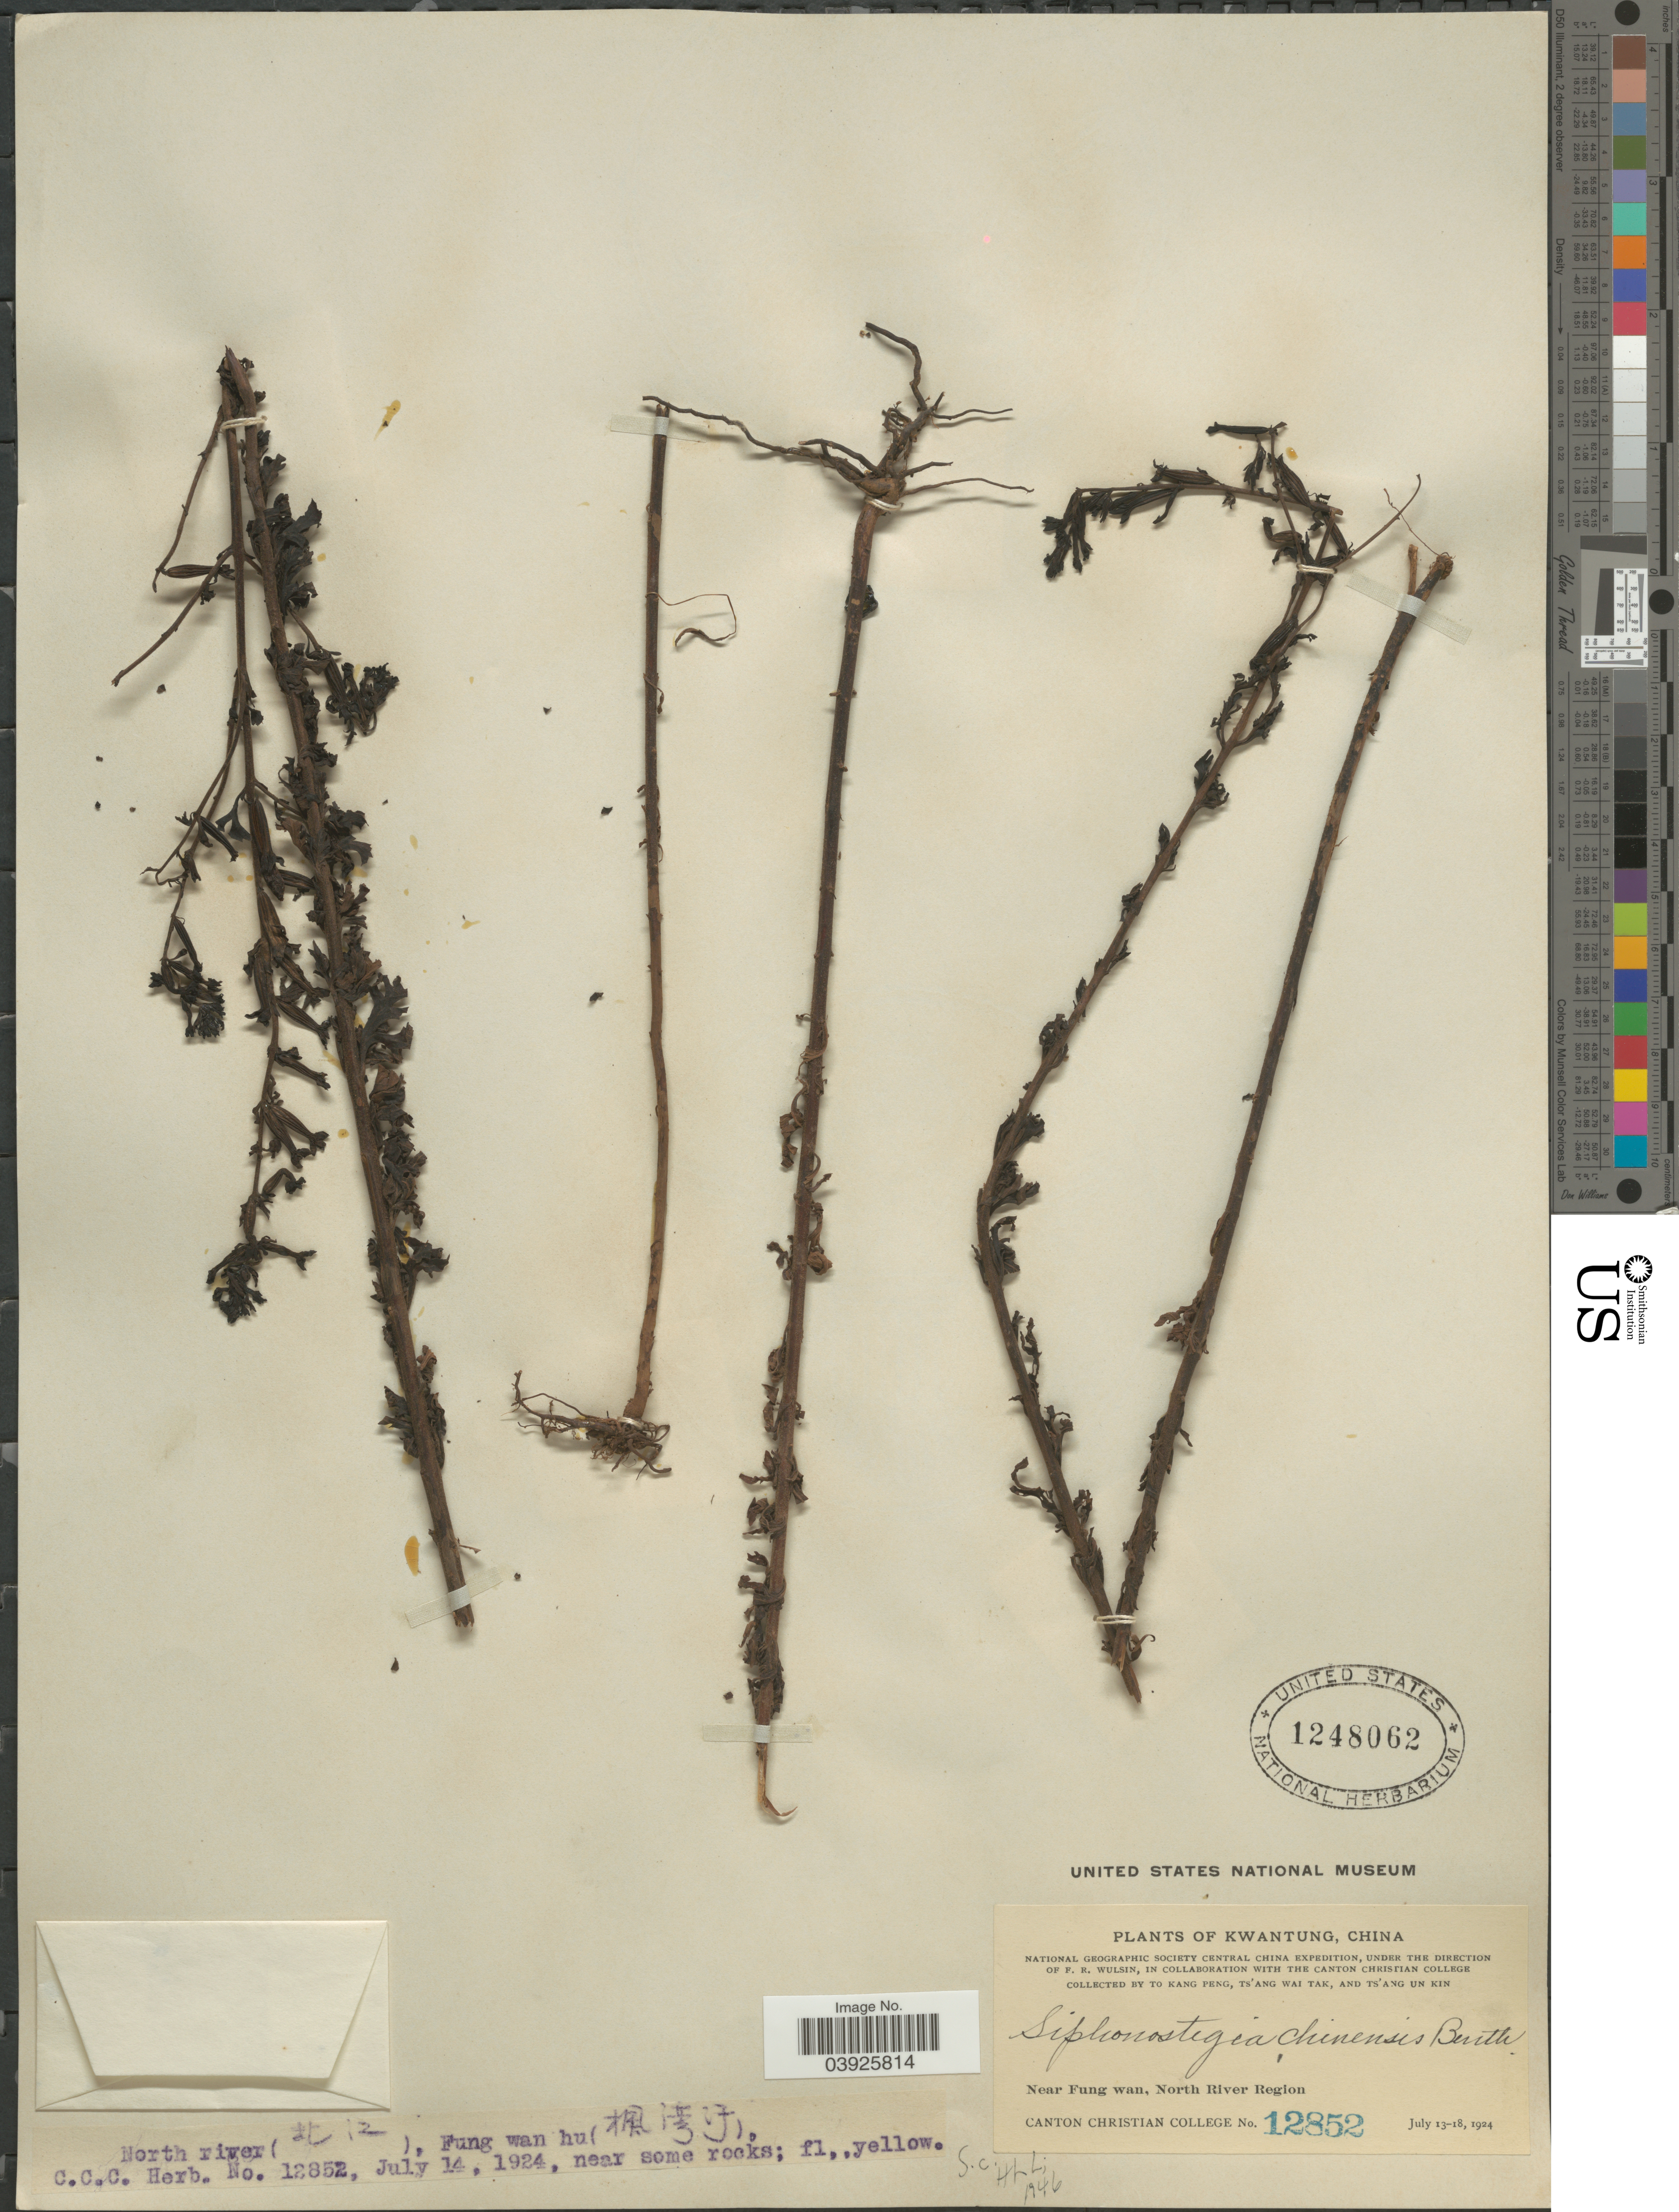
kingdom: Plantae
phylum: Tracheophyta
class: Magnoliopsida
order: Lamiales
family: Orobanchaceae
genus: Siphonostegia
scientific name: Siphonostegia chinensis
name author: Benth.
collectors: K. Peng, W. T. Tsang & Ts' Ang Un Kin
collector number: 12852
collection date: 1924-07-14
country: China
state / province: Guangdong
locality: Kwangtung. Near Fung wan, North River Region. Fung wan hu (X), near some rocks.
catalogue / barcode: US 1248062